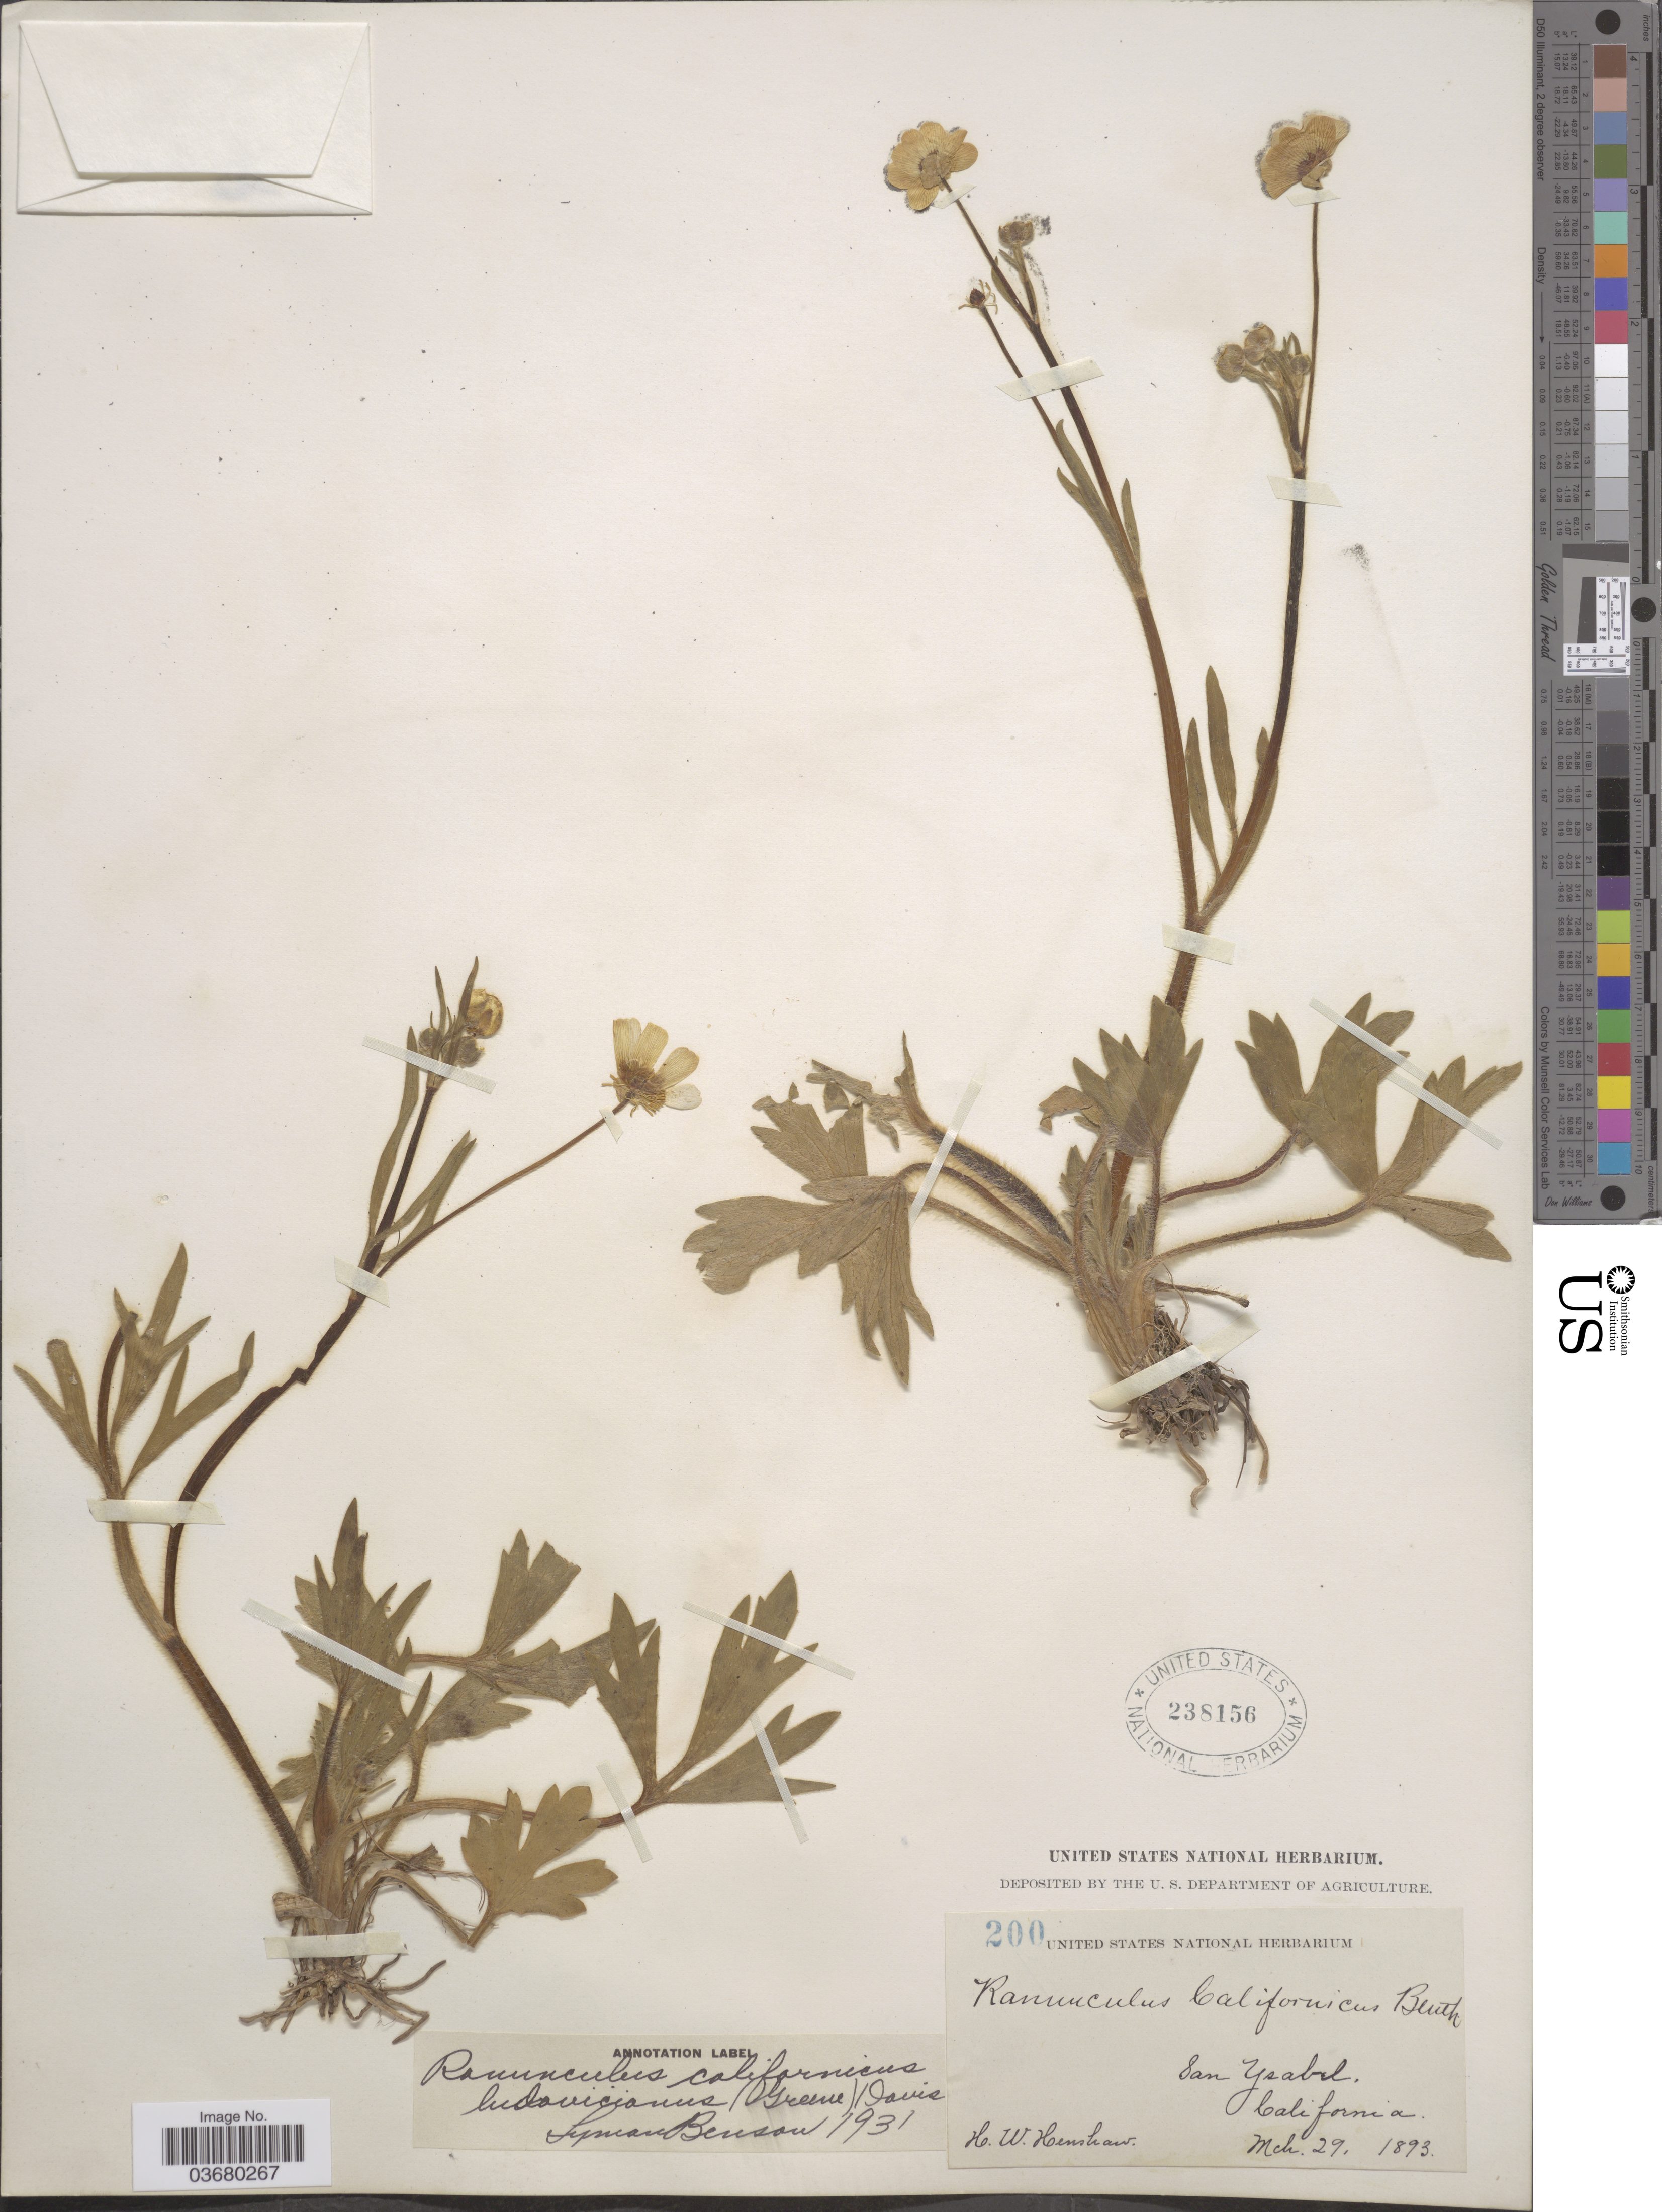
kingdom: Plantae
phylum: Tracheophyta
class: Magnoliopsida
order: Ranunculales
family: Ranunculaceae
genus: Ranunculus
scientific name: Ranunculus canus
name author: Benth.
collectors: H. Henshaw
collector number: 200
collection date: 1893-03-29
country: United States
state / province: California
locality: San Ysabel.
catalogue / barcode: US 238156